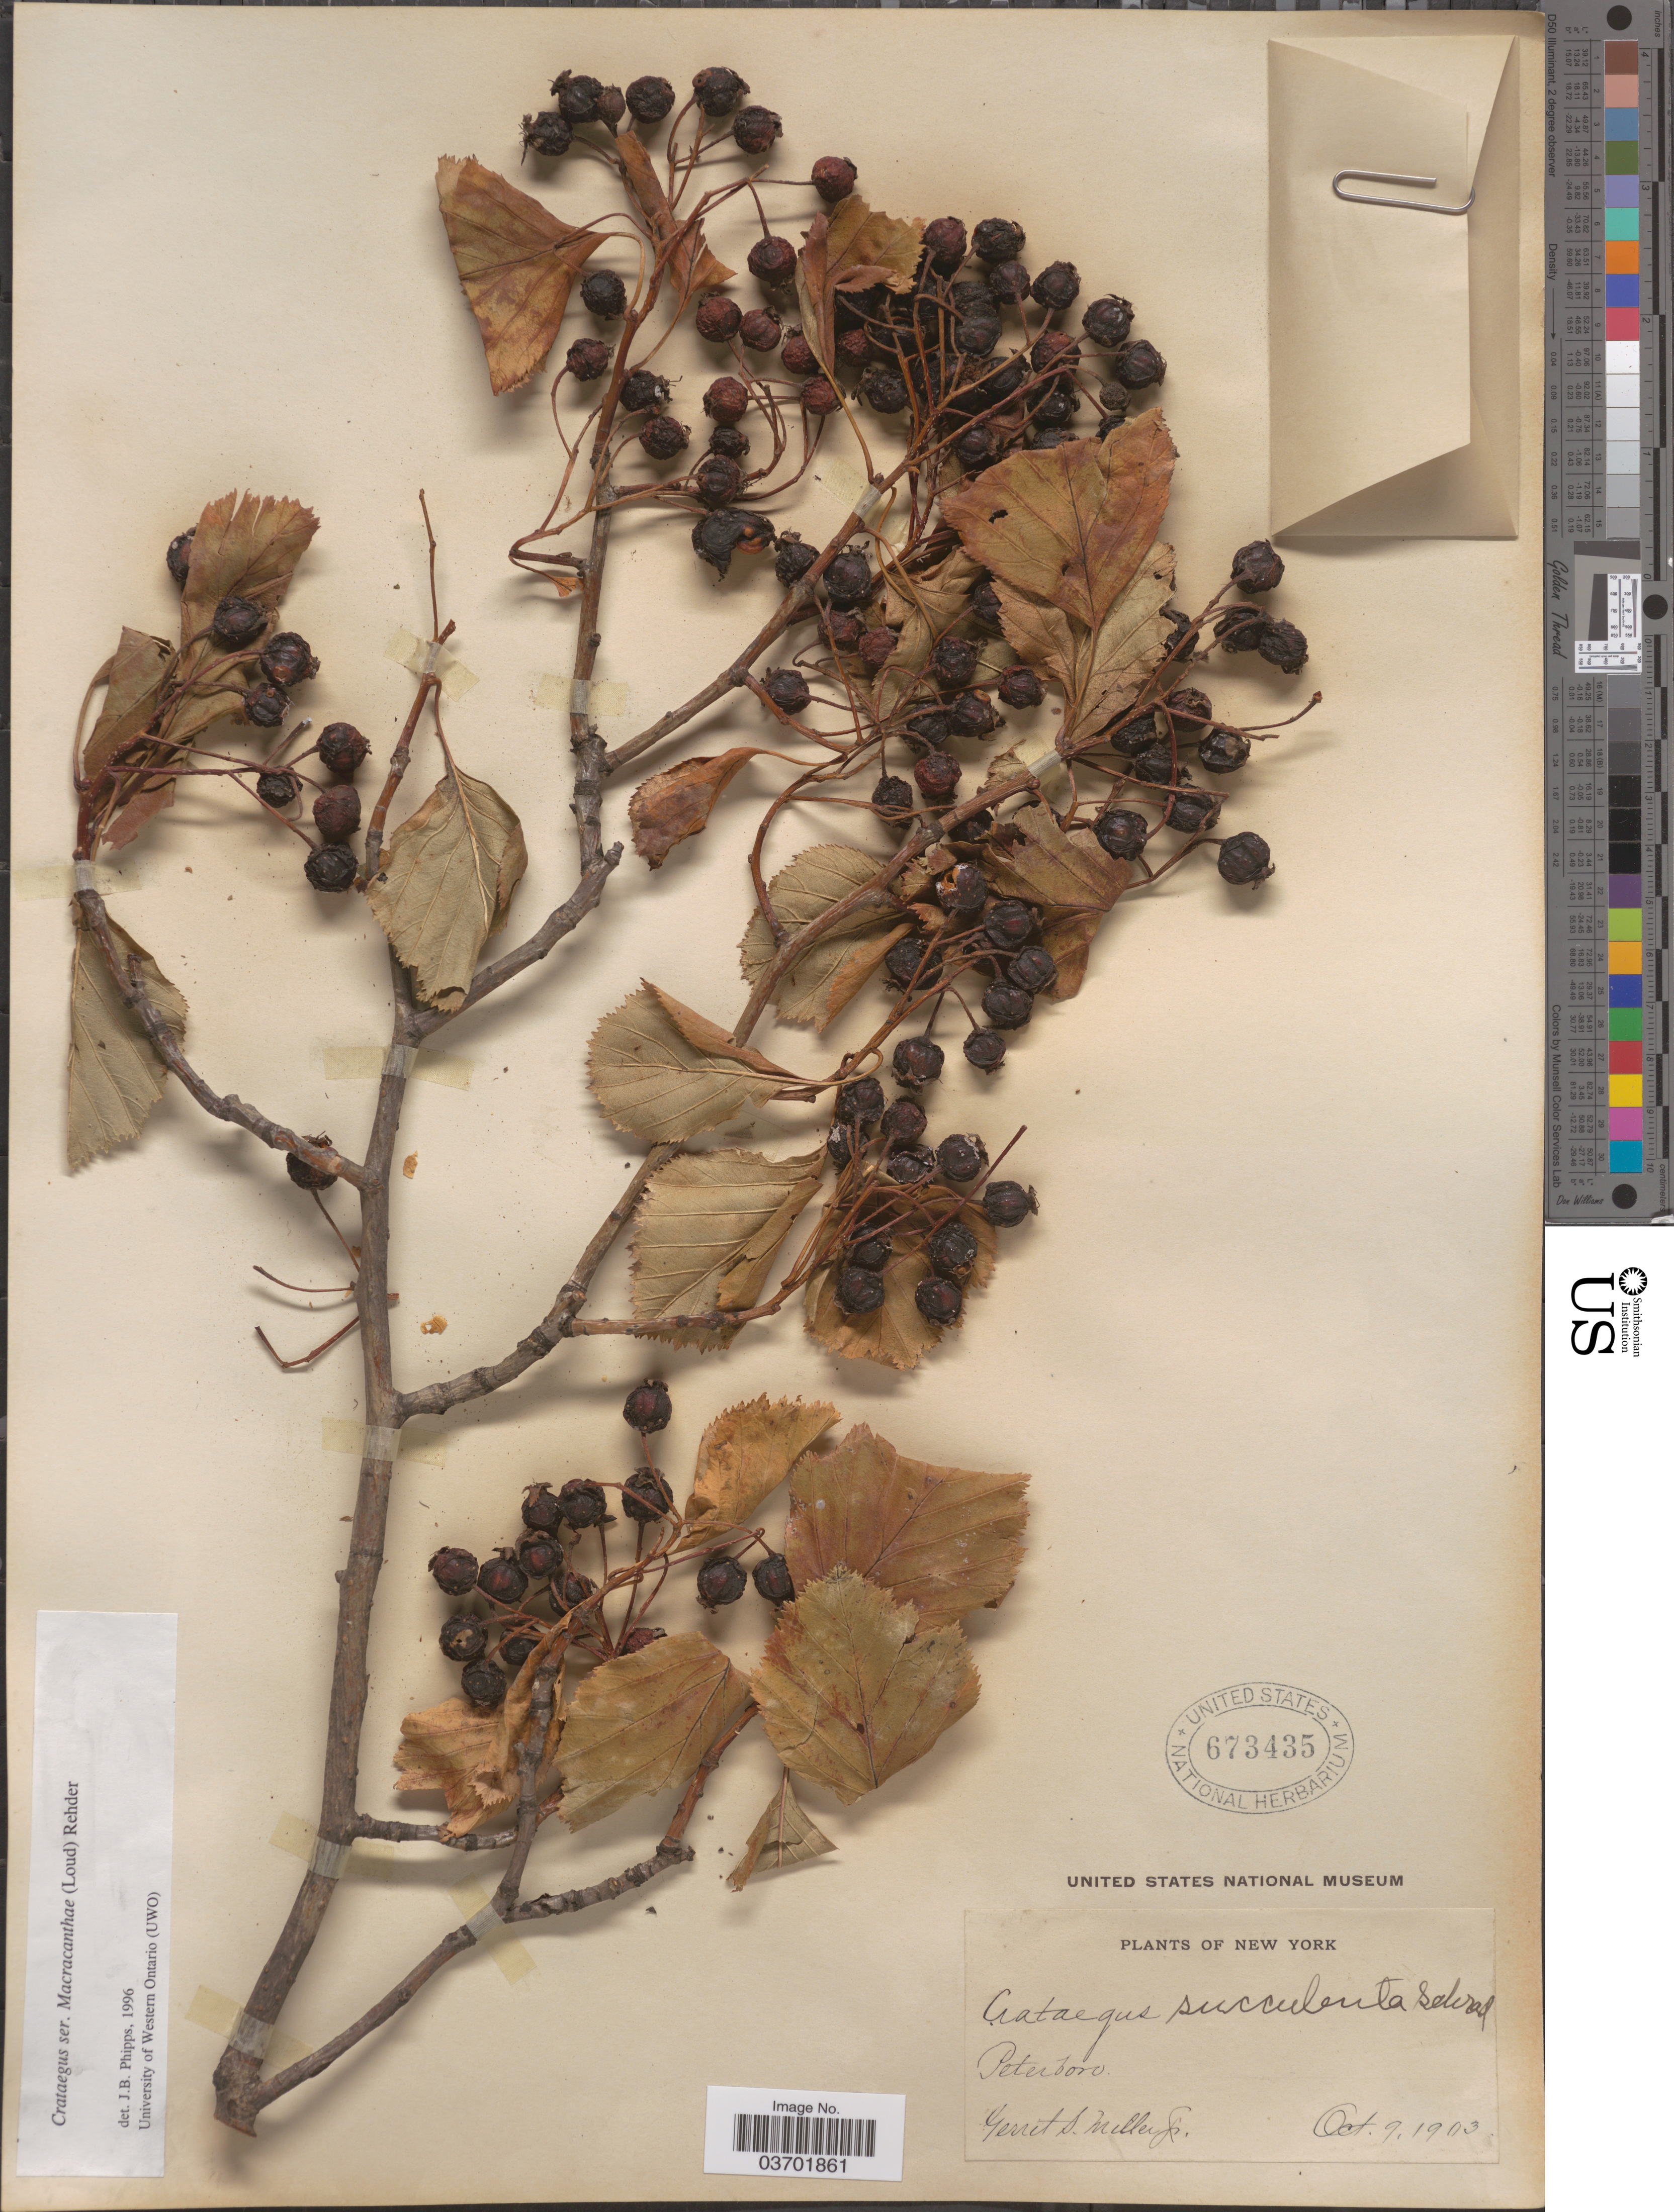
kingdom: Plantae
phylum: Tracheophyta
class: Magnoliopsida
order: Rosales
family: Rosaceae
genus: Crataegus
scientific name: Crataegus succulenta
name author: Schrad. ex Link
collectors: G. S. Miller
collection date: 1903-10-09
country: United States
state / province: New York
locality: Peterboro.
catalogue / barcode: US 673435